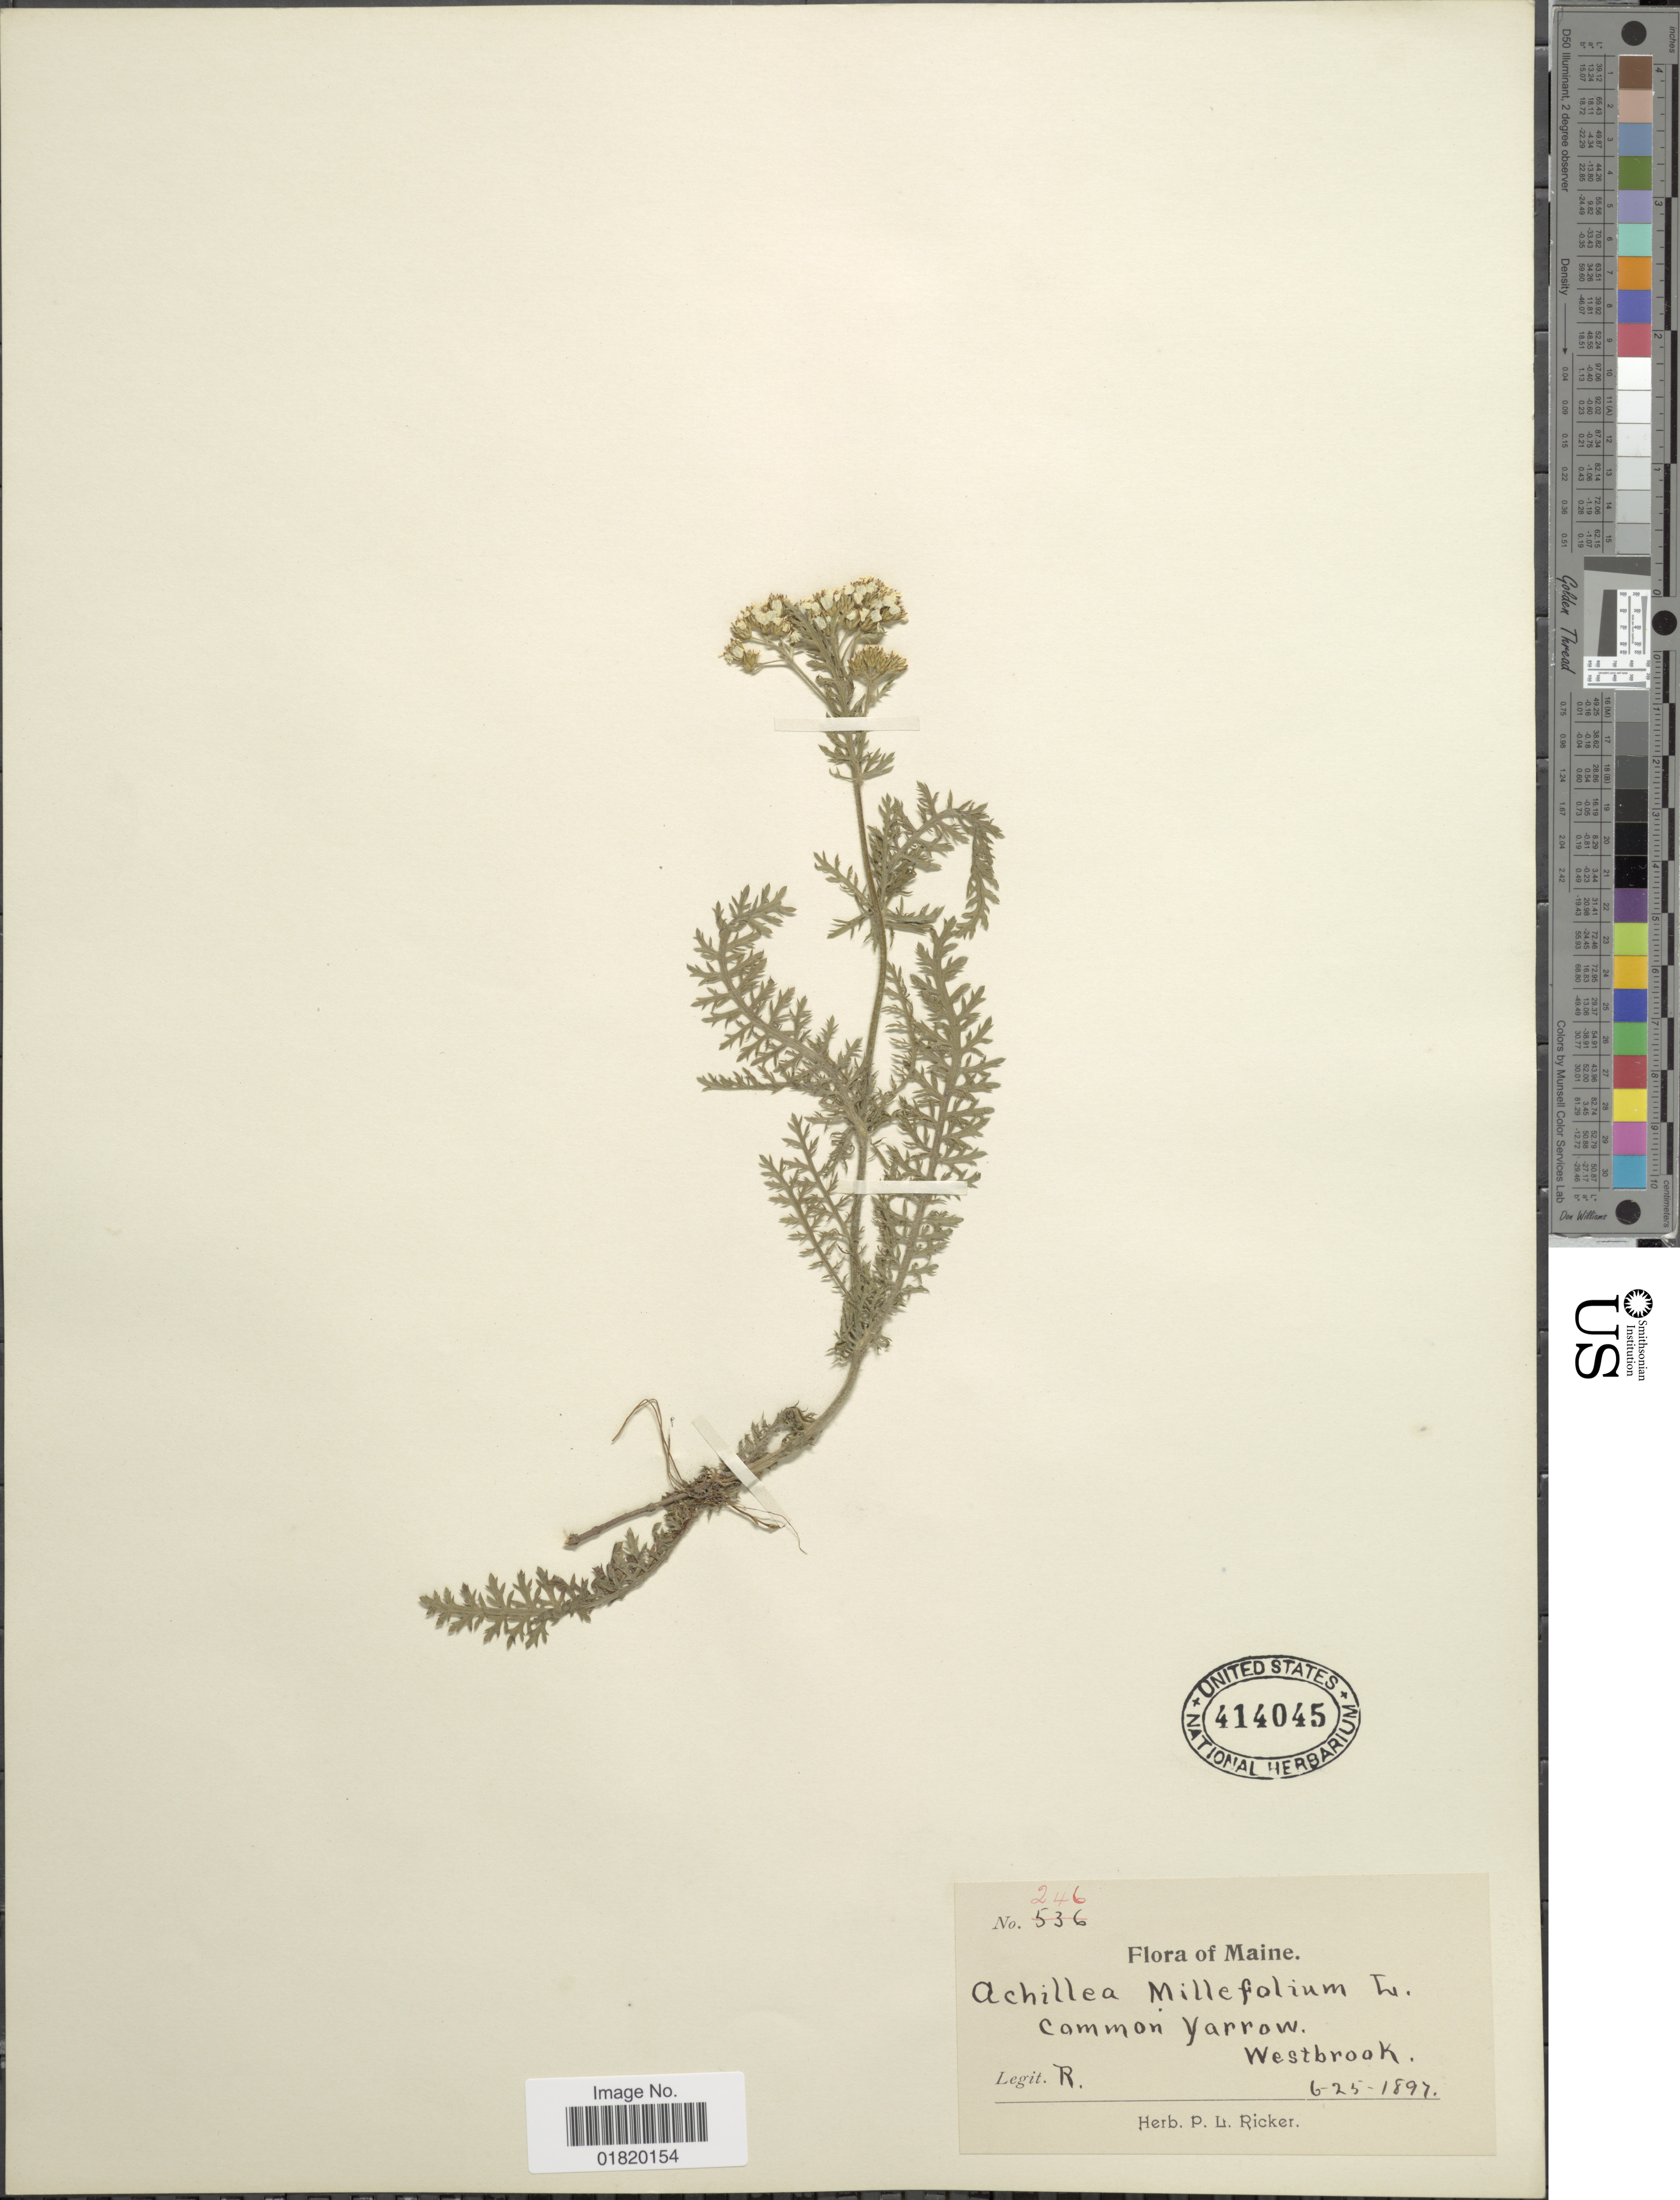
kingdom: Plantae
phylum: Tracheophyta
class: Magnoliopsida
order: Asterales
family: Asteraceae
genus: Achillea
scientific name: Achillea millefolium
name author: L.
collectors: P. Ricker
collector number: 246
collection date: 1897-06-25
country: United States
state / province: Maine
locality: Westbrook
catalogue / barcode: US 414045